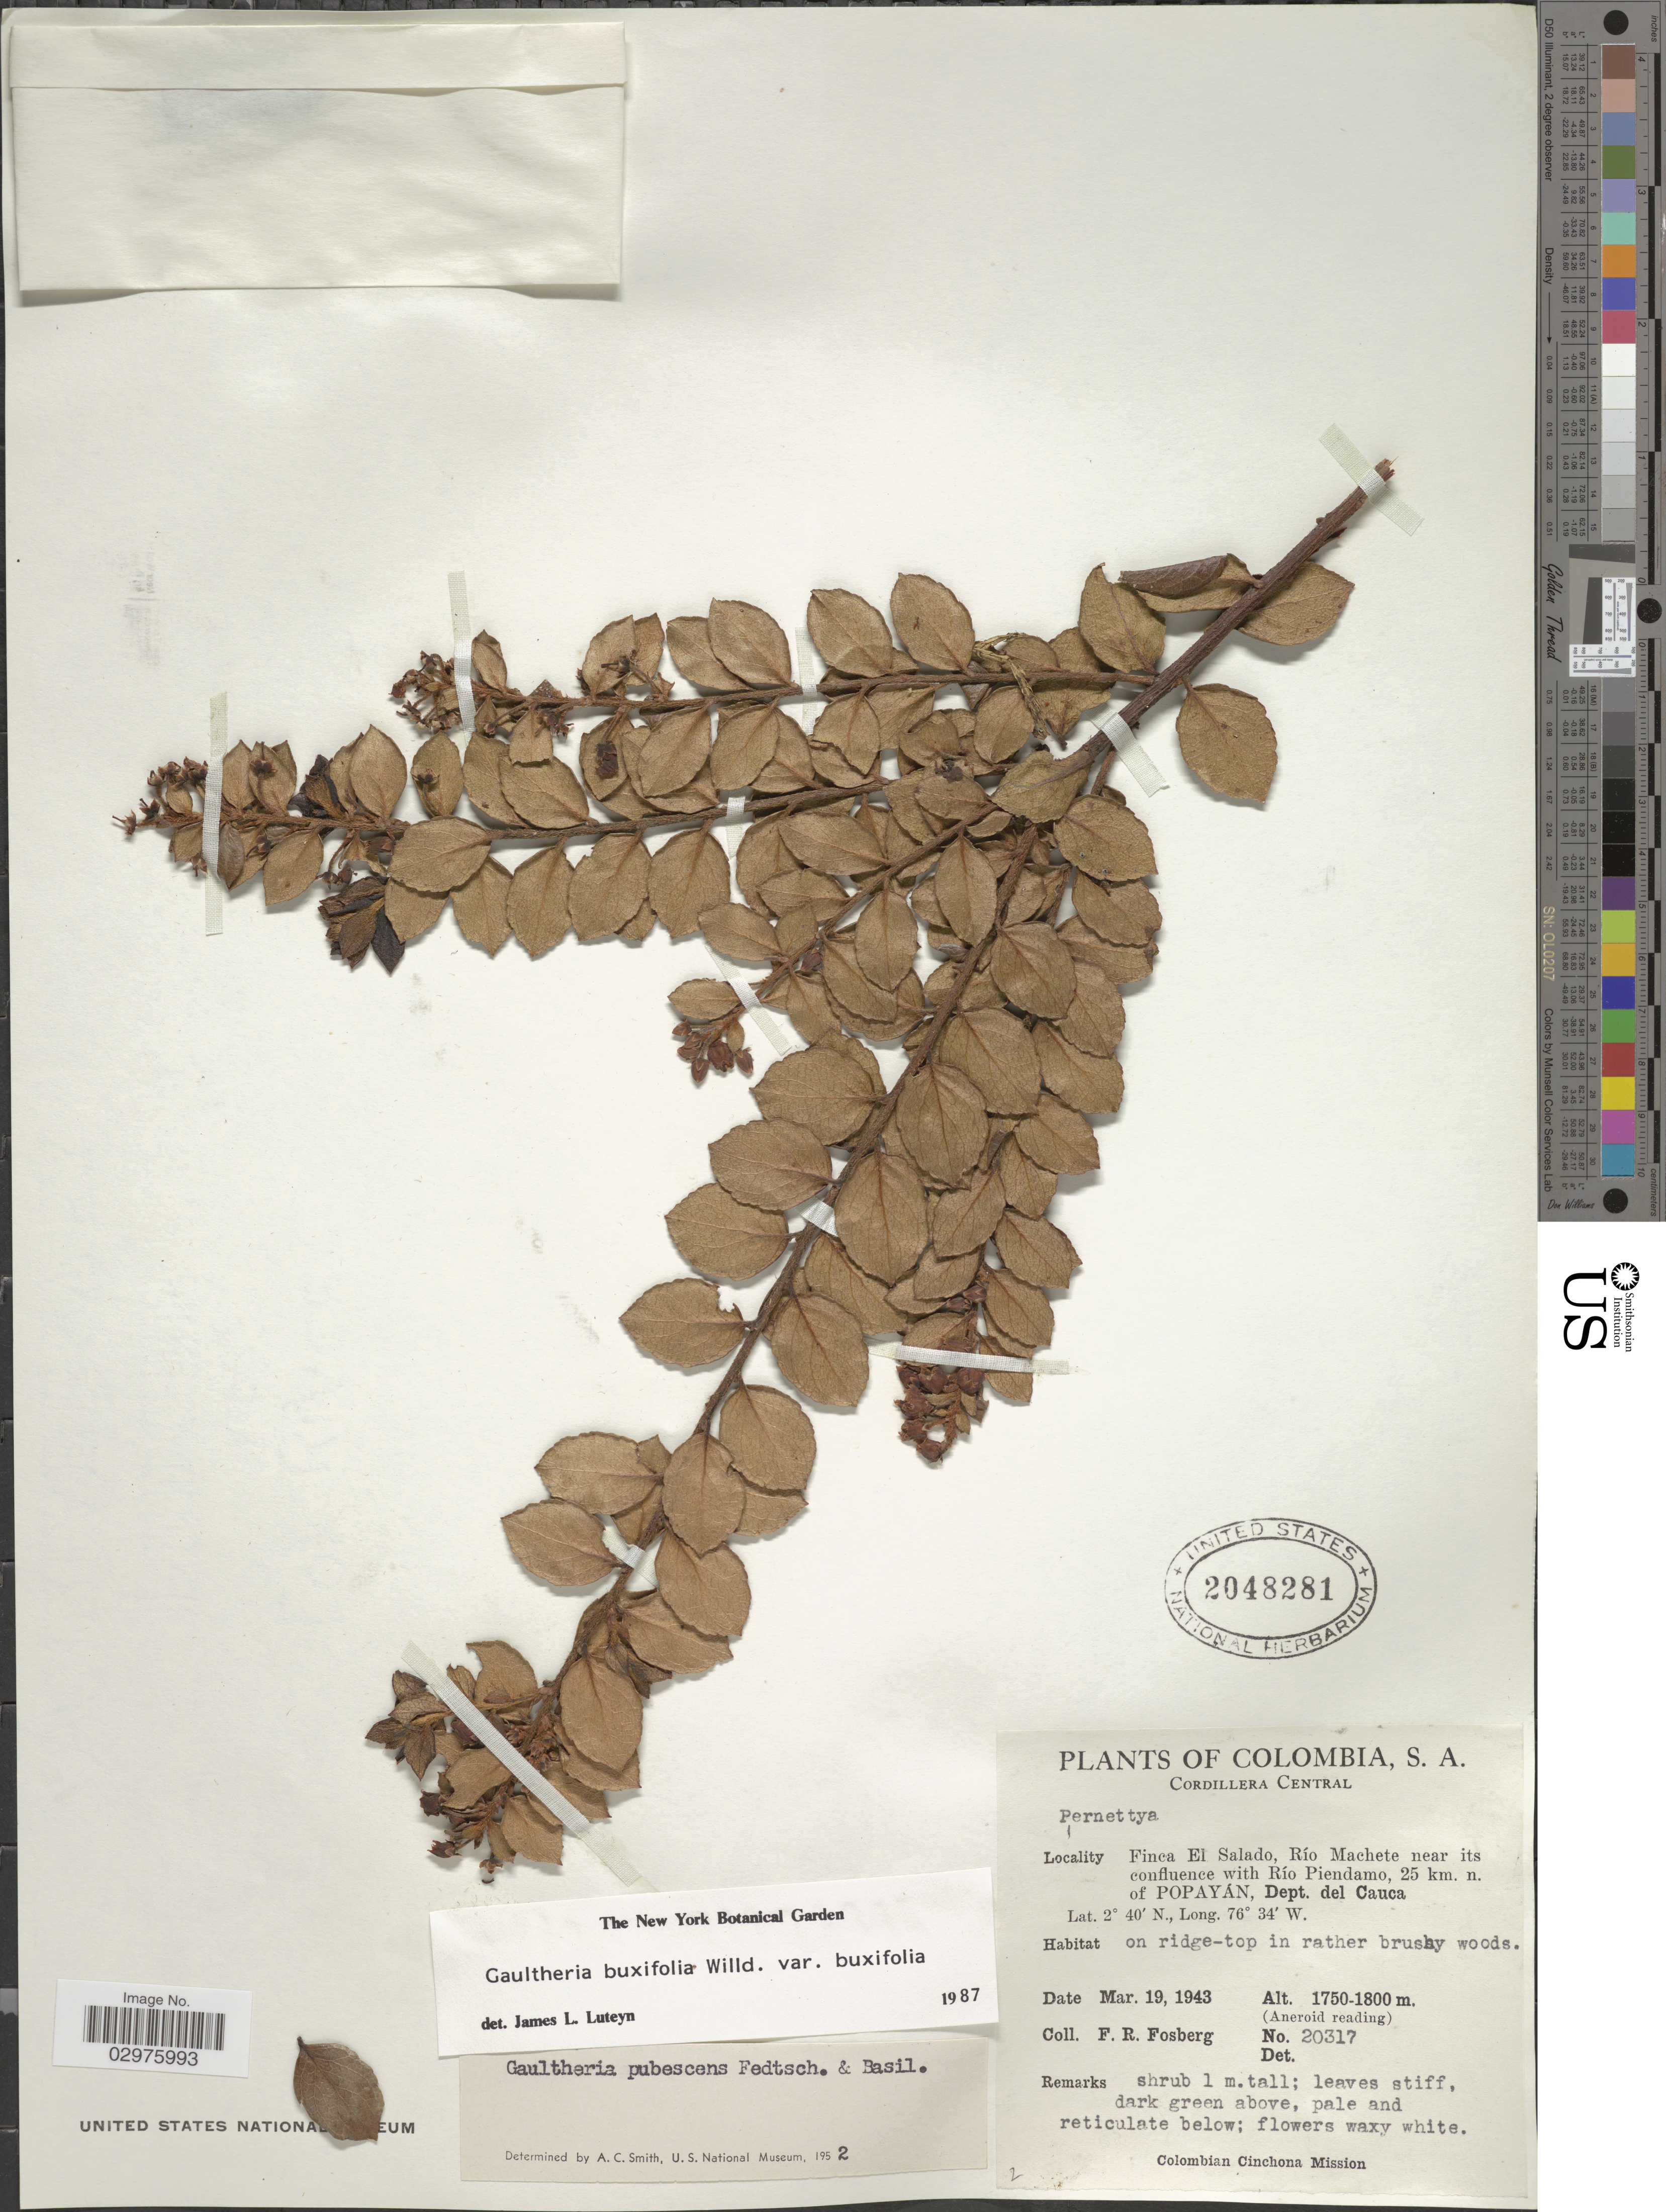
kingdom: Plantae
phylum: Tracheophyta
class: Magnoliopsida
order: Ericales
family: Ericaceae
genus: Gaultheria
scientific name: Gaultheria buxifolia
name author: Willd.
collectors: F. R. Fosberg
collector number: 20317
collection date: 1943-03-19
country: Colombia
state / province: Cauca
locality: Cordillera Central. Finca El Salado, Río Machete near its confluence with Río Piendamo, 25 km. n. of Popayán, Dept. del Cauca.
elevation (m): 1750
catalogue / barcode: US 2048281